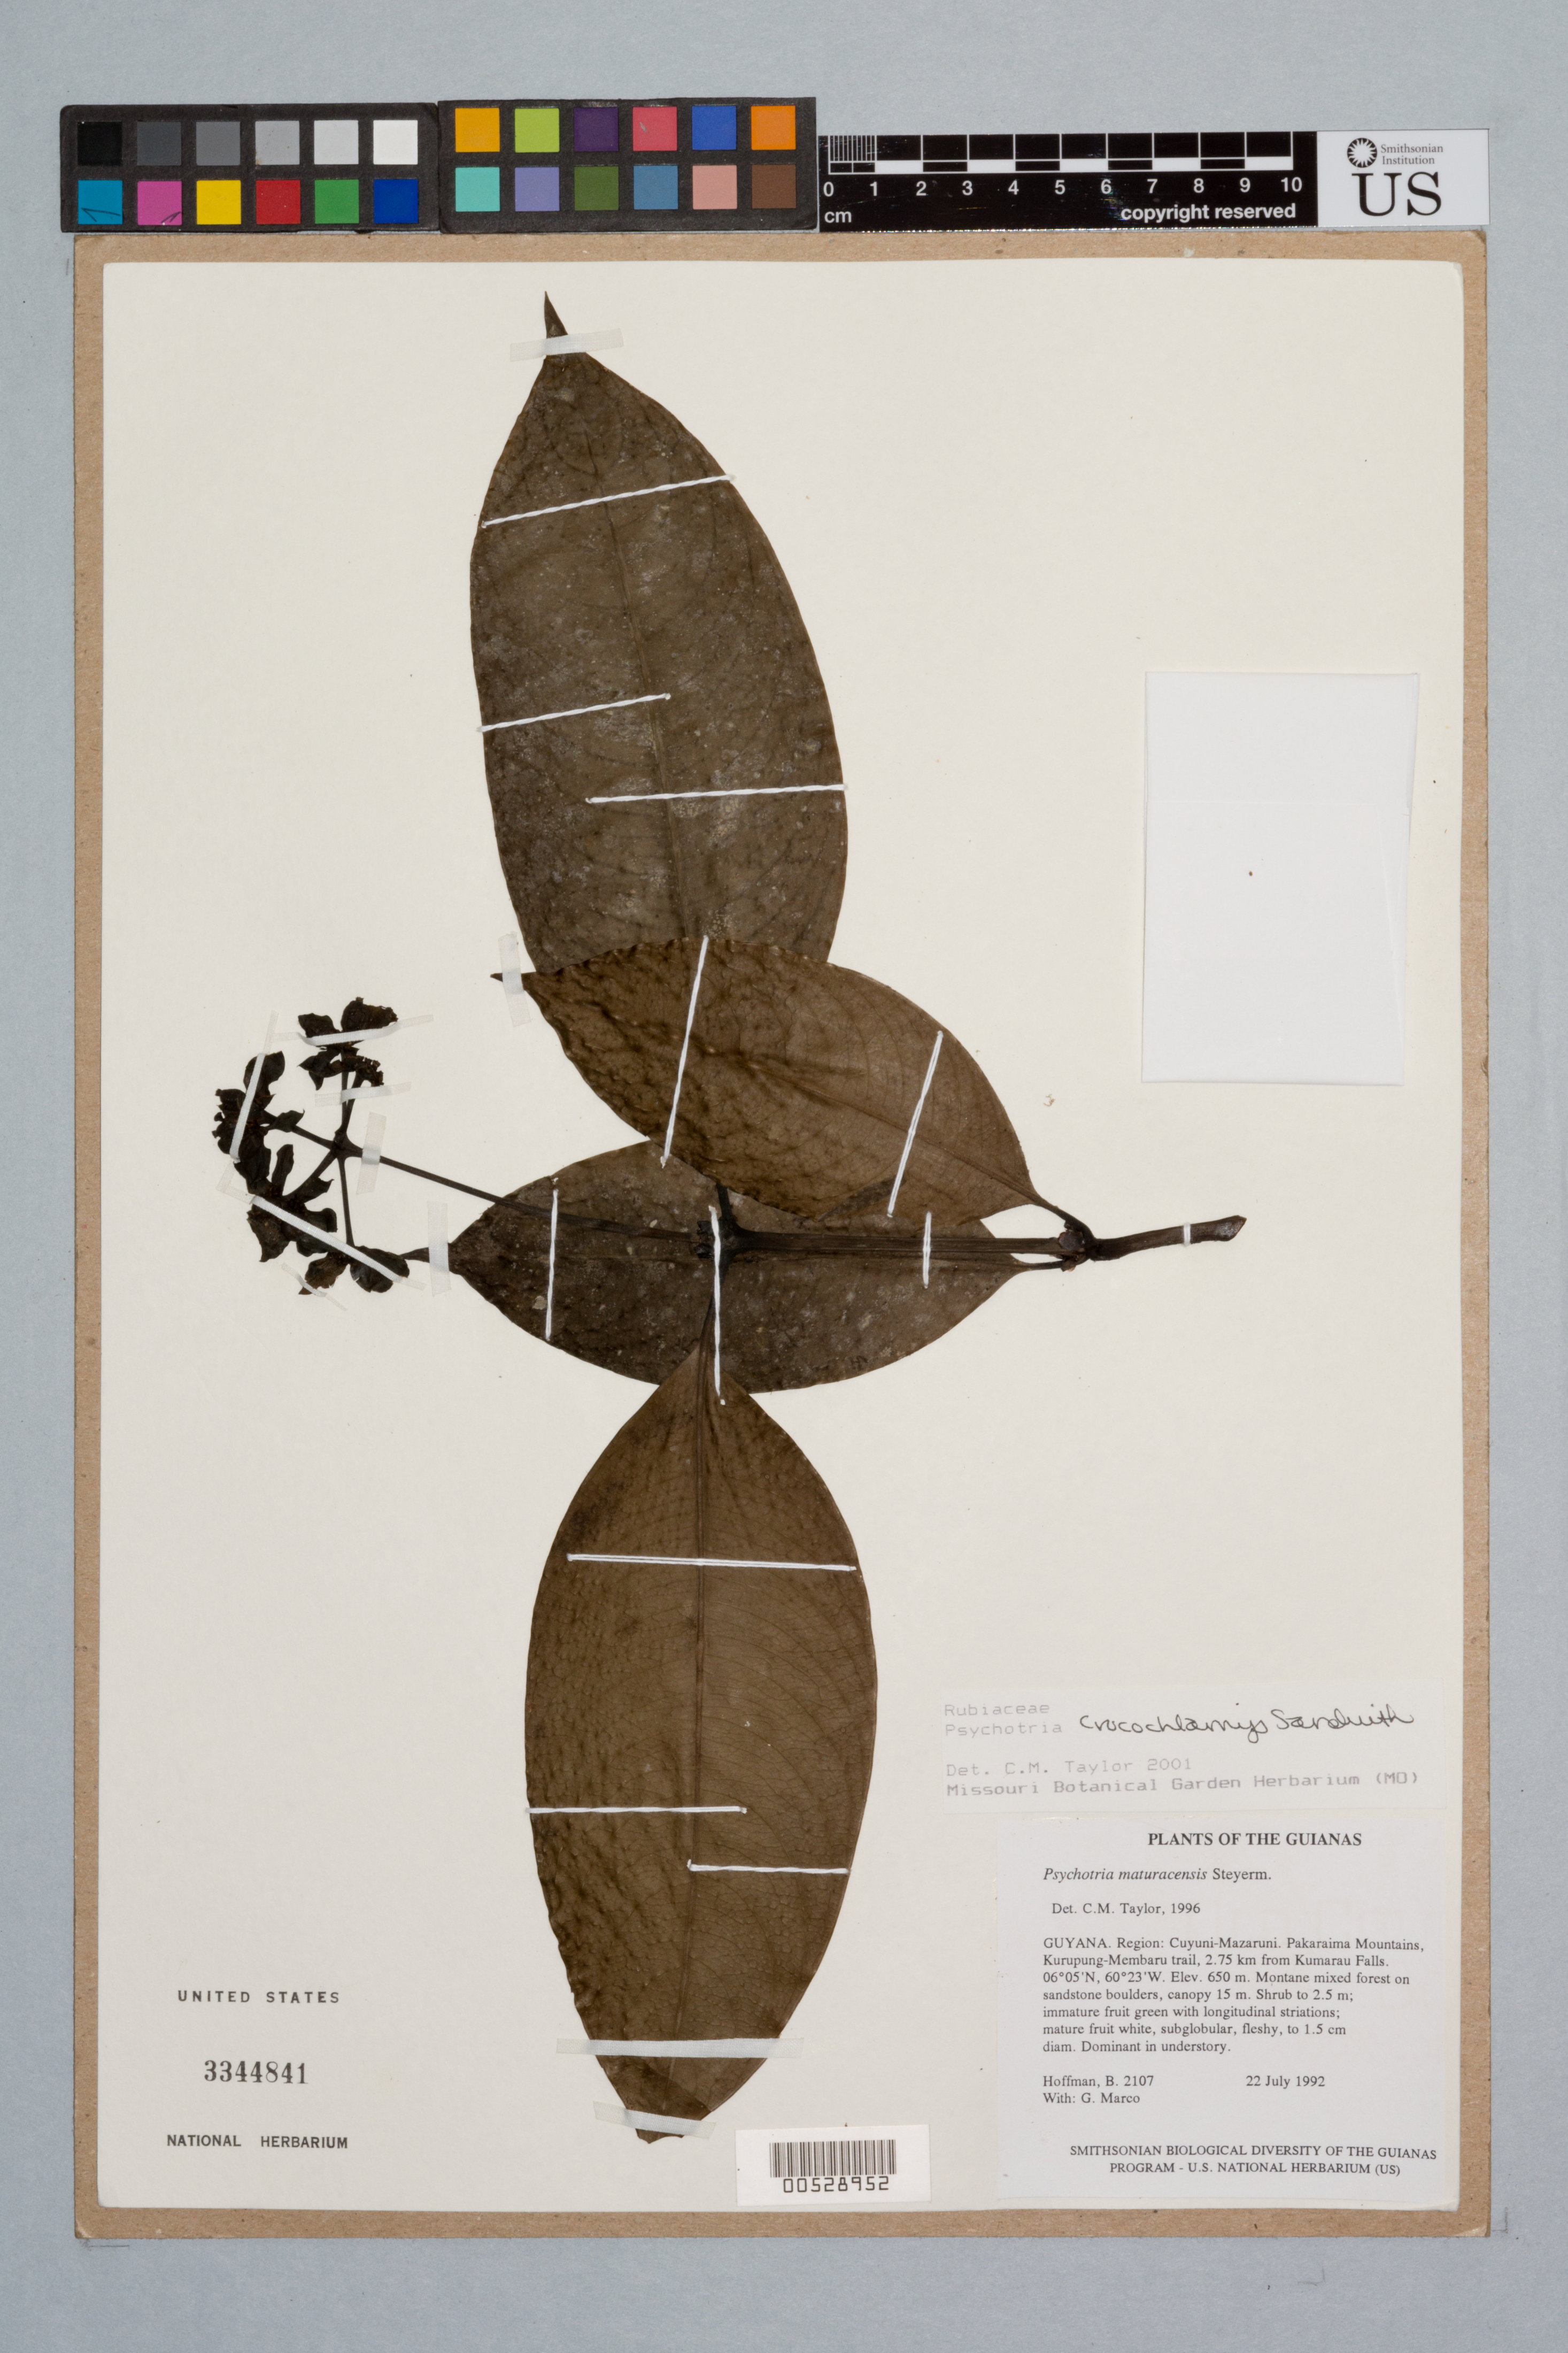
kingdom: Plantae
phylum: Tracheophyta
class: Magnoliopsida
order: Gentianales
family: Rubiaceae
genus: Palicourea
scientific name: Palicourea crocochlamys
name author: (Sandw.) Delprete & J.H. Kirkbr.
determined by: Kirkbride, J. H., Jr.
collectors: B. Hoffman & G. Marco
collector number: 2107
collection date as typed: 22 July 1992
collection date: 1992-07-22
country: Guyana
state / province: Cuyuni-Mazaruni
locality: Pakaraima Mountains, Kurupung-Membaru trail, 2.75 km WSW from Kumarau Falls on Kurupung River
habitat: Montane mixed forest on sandstone boulders, canopy 15 m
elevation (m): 650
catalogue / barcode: US 3344841